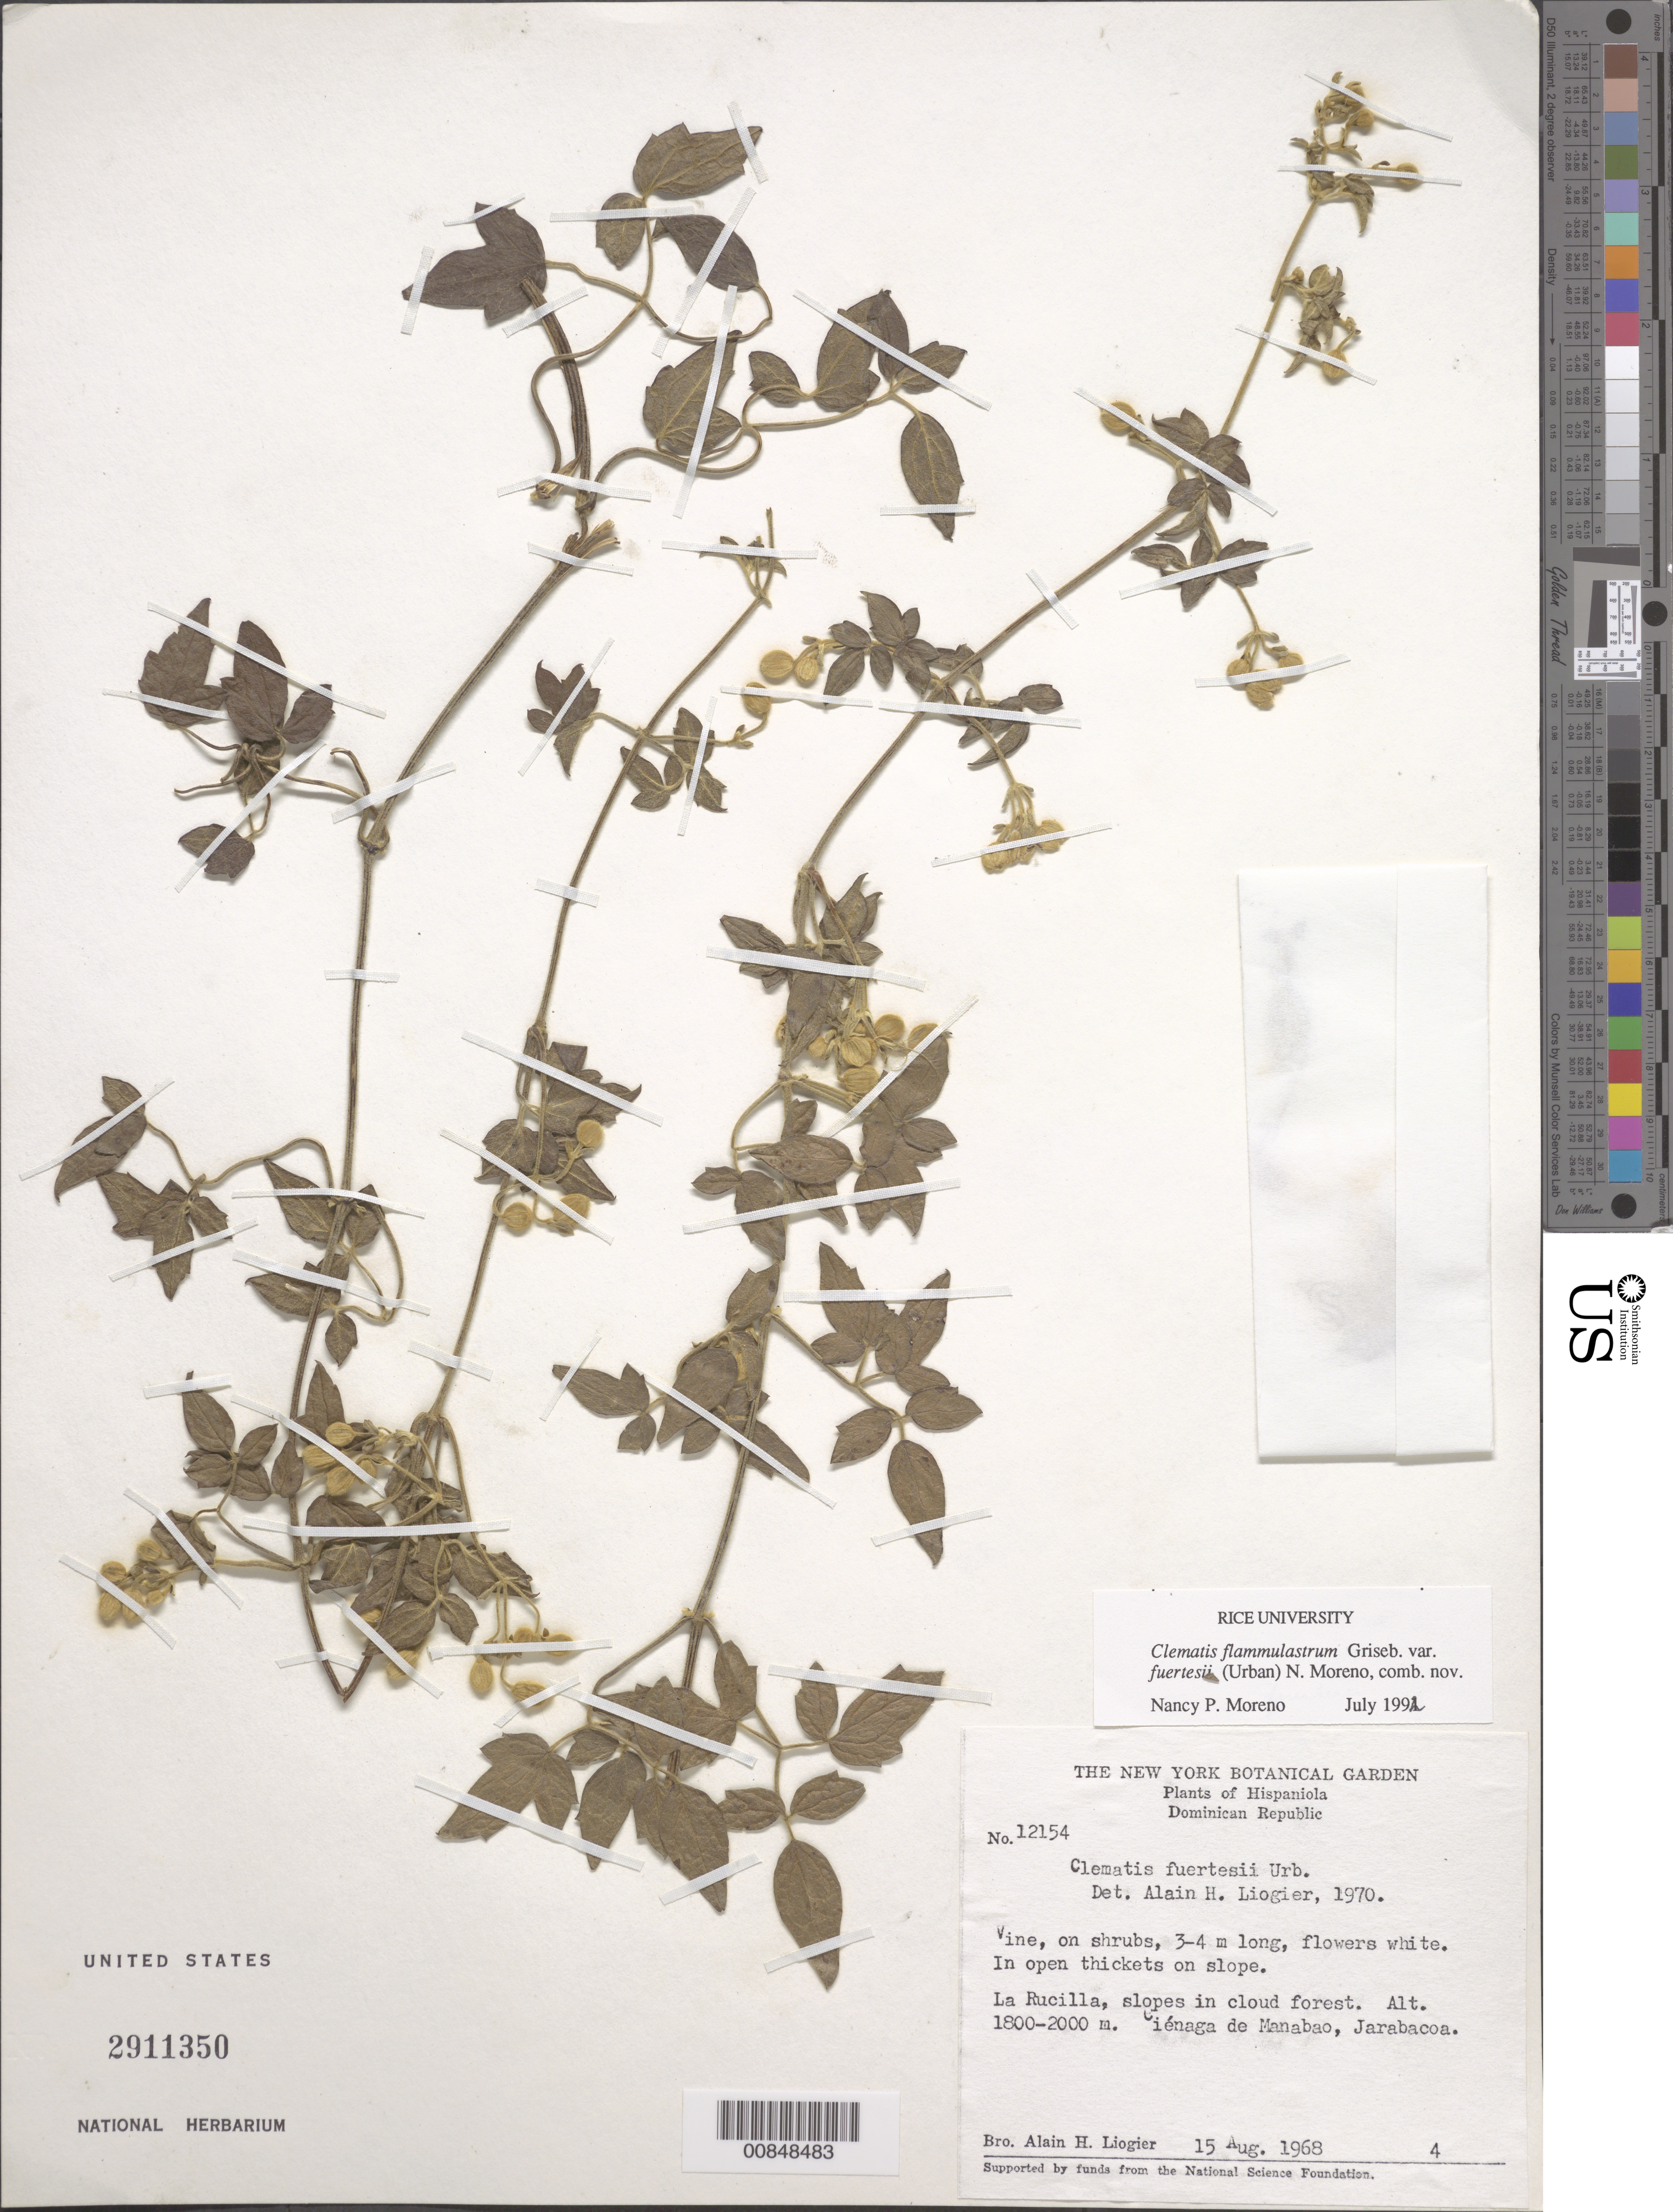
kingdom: Plantae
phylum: Tracheophyta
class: Magnoliopsida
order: Ranunculales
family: Ranunculaceae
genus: Clematis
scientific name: Clematis fuertesii var. fuertesii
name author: Urb.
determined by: Moreno, N. P.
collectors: A. H. Liogier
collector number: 12154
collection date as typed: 15 Aug 1968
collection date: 1968-08-15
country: Dominican Republic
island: Hispaniola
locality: La Rucilla, Ciénaga de Manabao, Jarabacoa.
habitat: On shrubs. In open thickets on slope in cloud forest.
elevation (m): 1800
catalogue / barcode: US 2911350